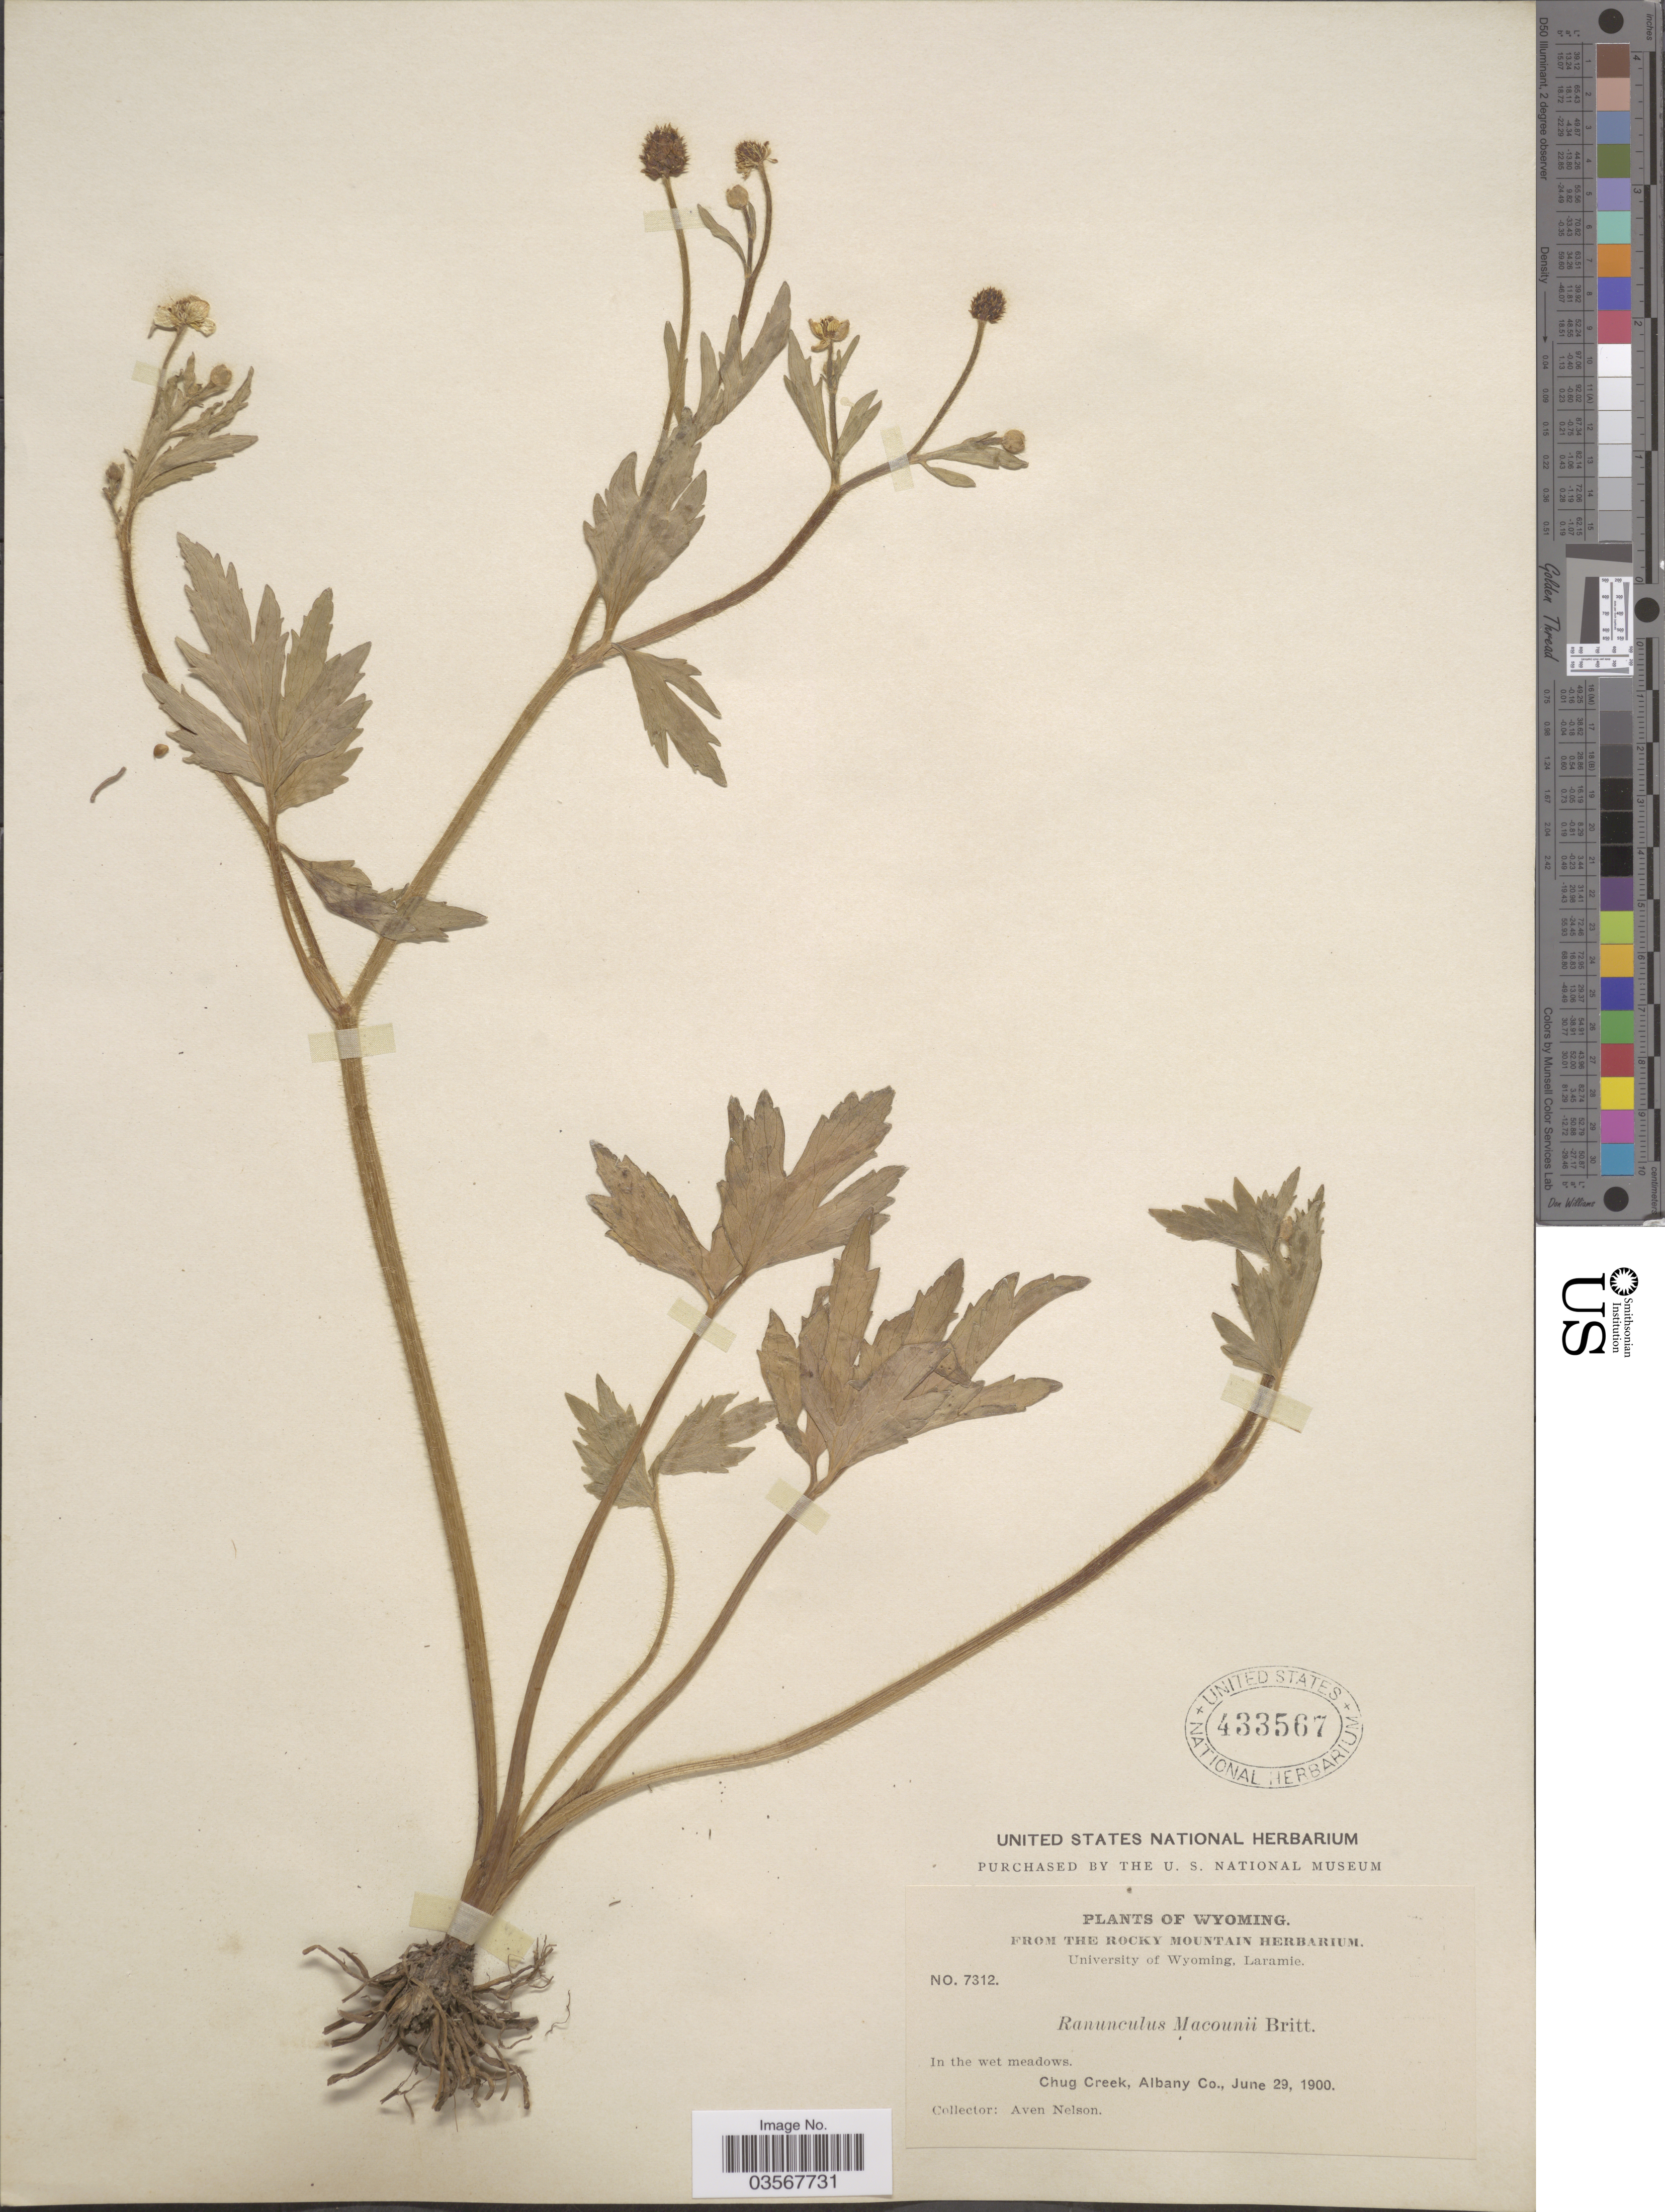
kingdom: Plantae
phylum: Tracheophyta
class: Magnoliopsida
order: Ranunculales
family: Ranunculaceae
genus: Ranunculus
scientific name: Ranunculus macounii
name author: Britton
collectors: A. Nelson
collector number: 7312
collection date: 1900-06-29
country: United States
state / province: Wyoming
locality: Chug Creek, Albany Co.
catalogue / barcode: US 433567